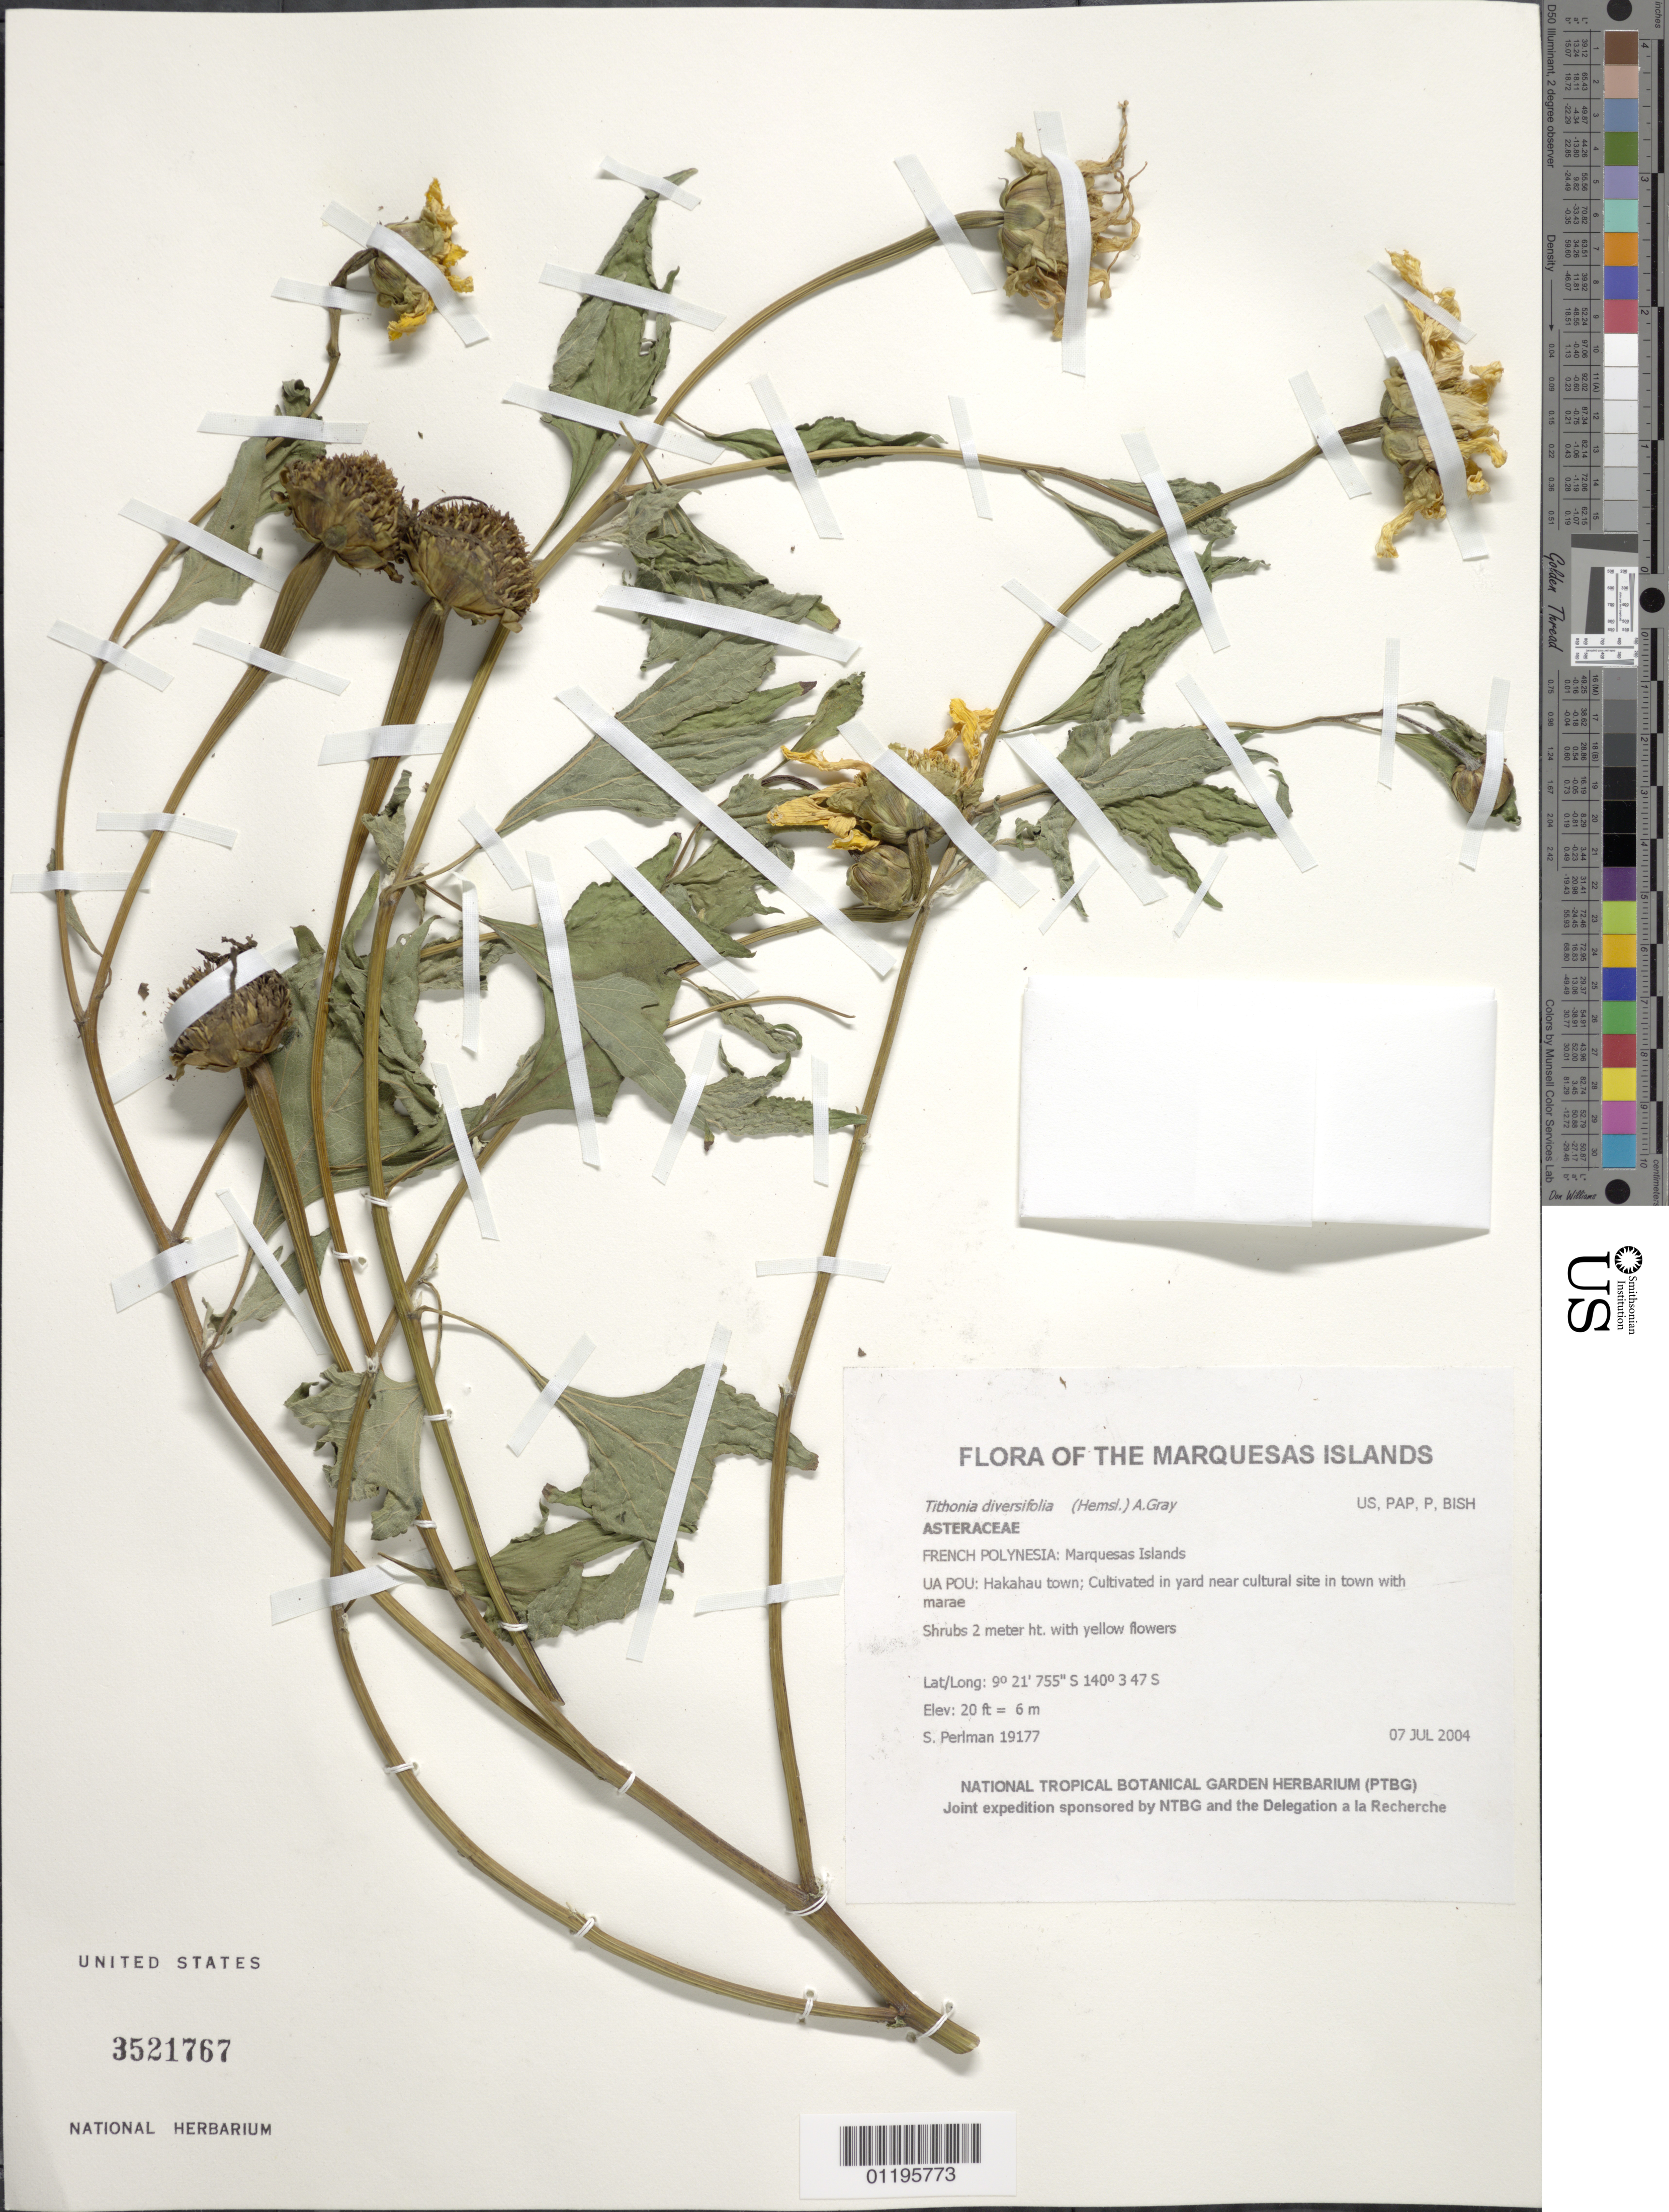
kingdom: Plantae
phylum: Tracheophyta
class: Magnoliopsida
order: Asterales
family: Asteraceae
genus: Tithonia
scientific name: Tithonia diversifolia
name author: (Hemsl.) A. Gray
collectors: S. P. Perlman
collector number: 19177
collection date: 2004-07-07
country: French Polynesia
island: Ua Pou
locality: Hakahau town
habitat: Cultivated in yard near cultural site in town with marae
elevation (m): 6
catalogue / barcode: US 3521767